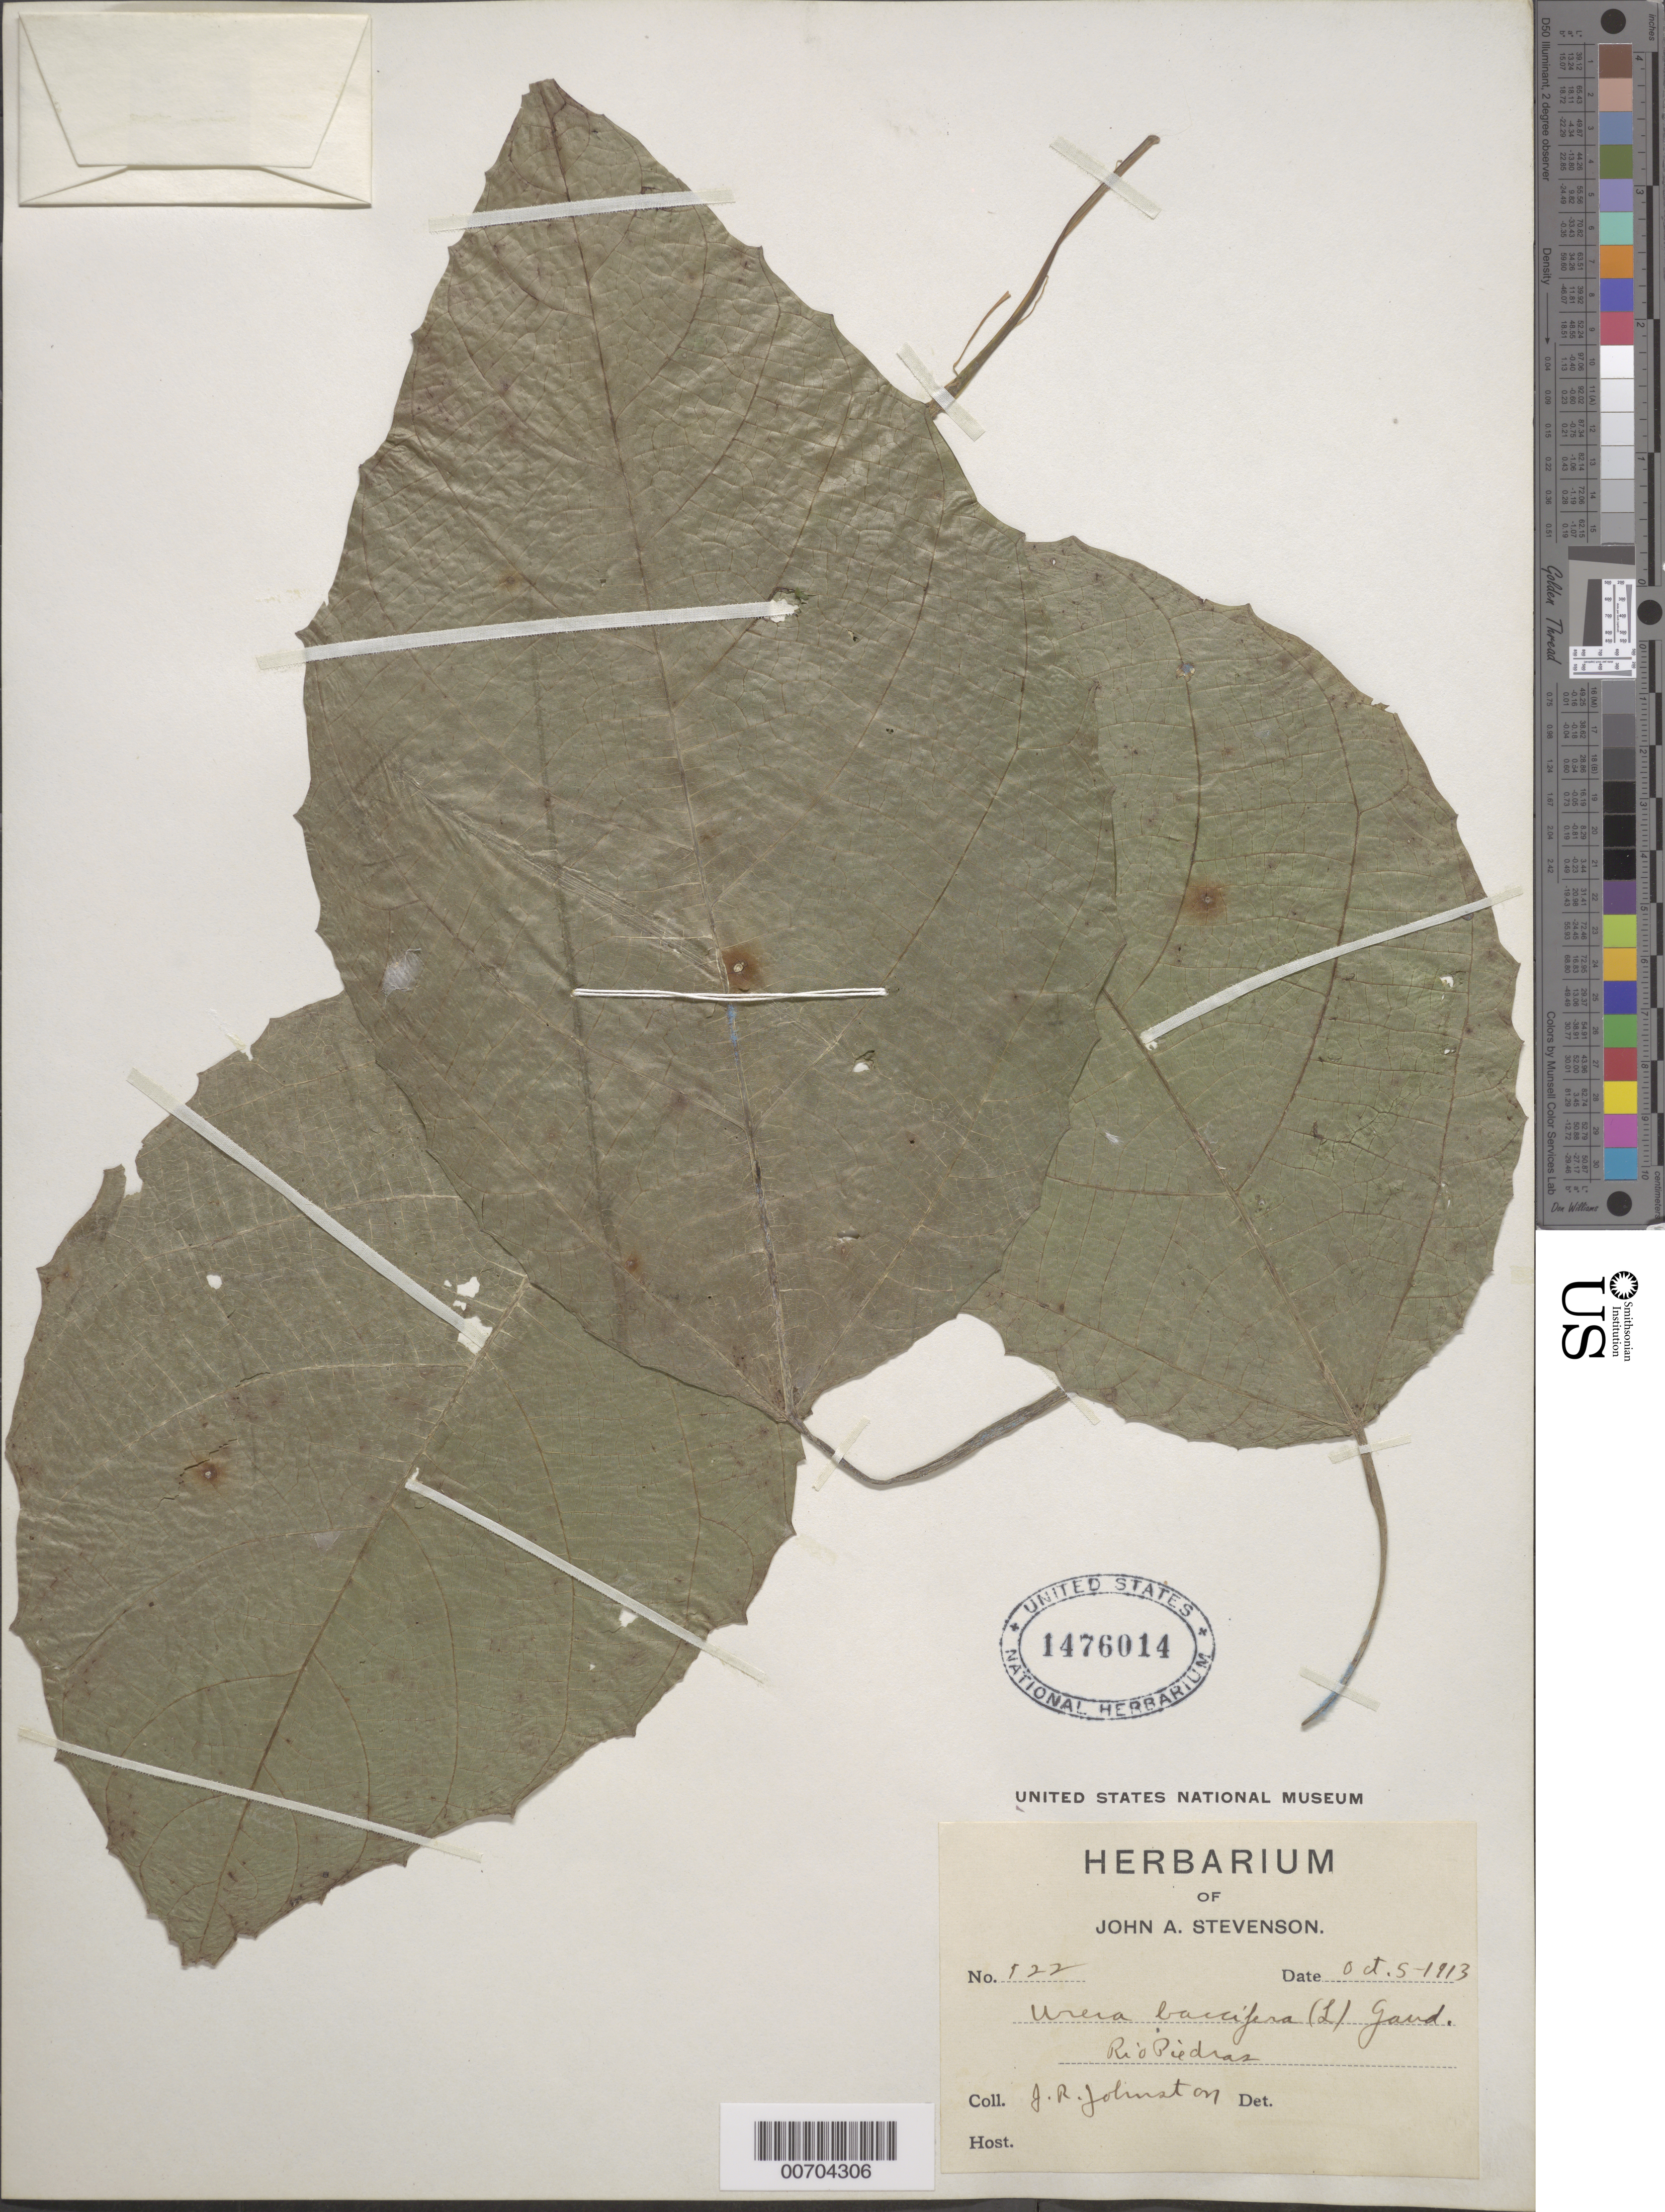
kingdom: Plantae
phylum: Tracheophyta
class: Magnoliopsida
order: Rosales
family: Urticaceae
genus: Urera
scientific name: Urera baccifera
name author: (L.) Gaudich. ex Wedd.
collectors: J. Johnston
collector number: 122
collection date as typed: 05 Oct 1913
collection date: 1913-10-05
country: Puerto Rico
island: Greater Antilles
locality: Río Piedras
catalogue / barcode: US 1476014